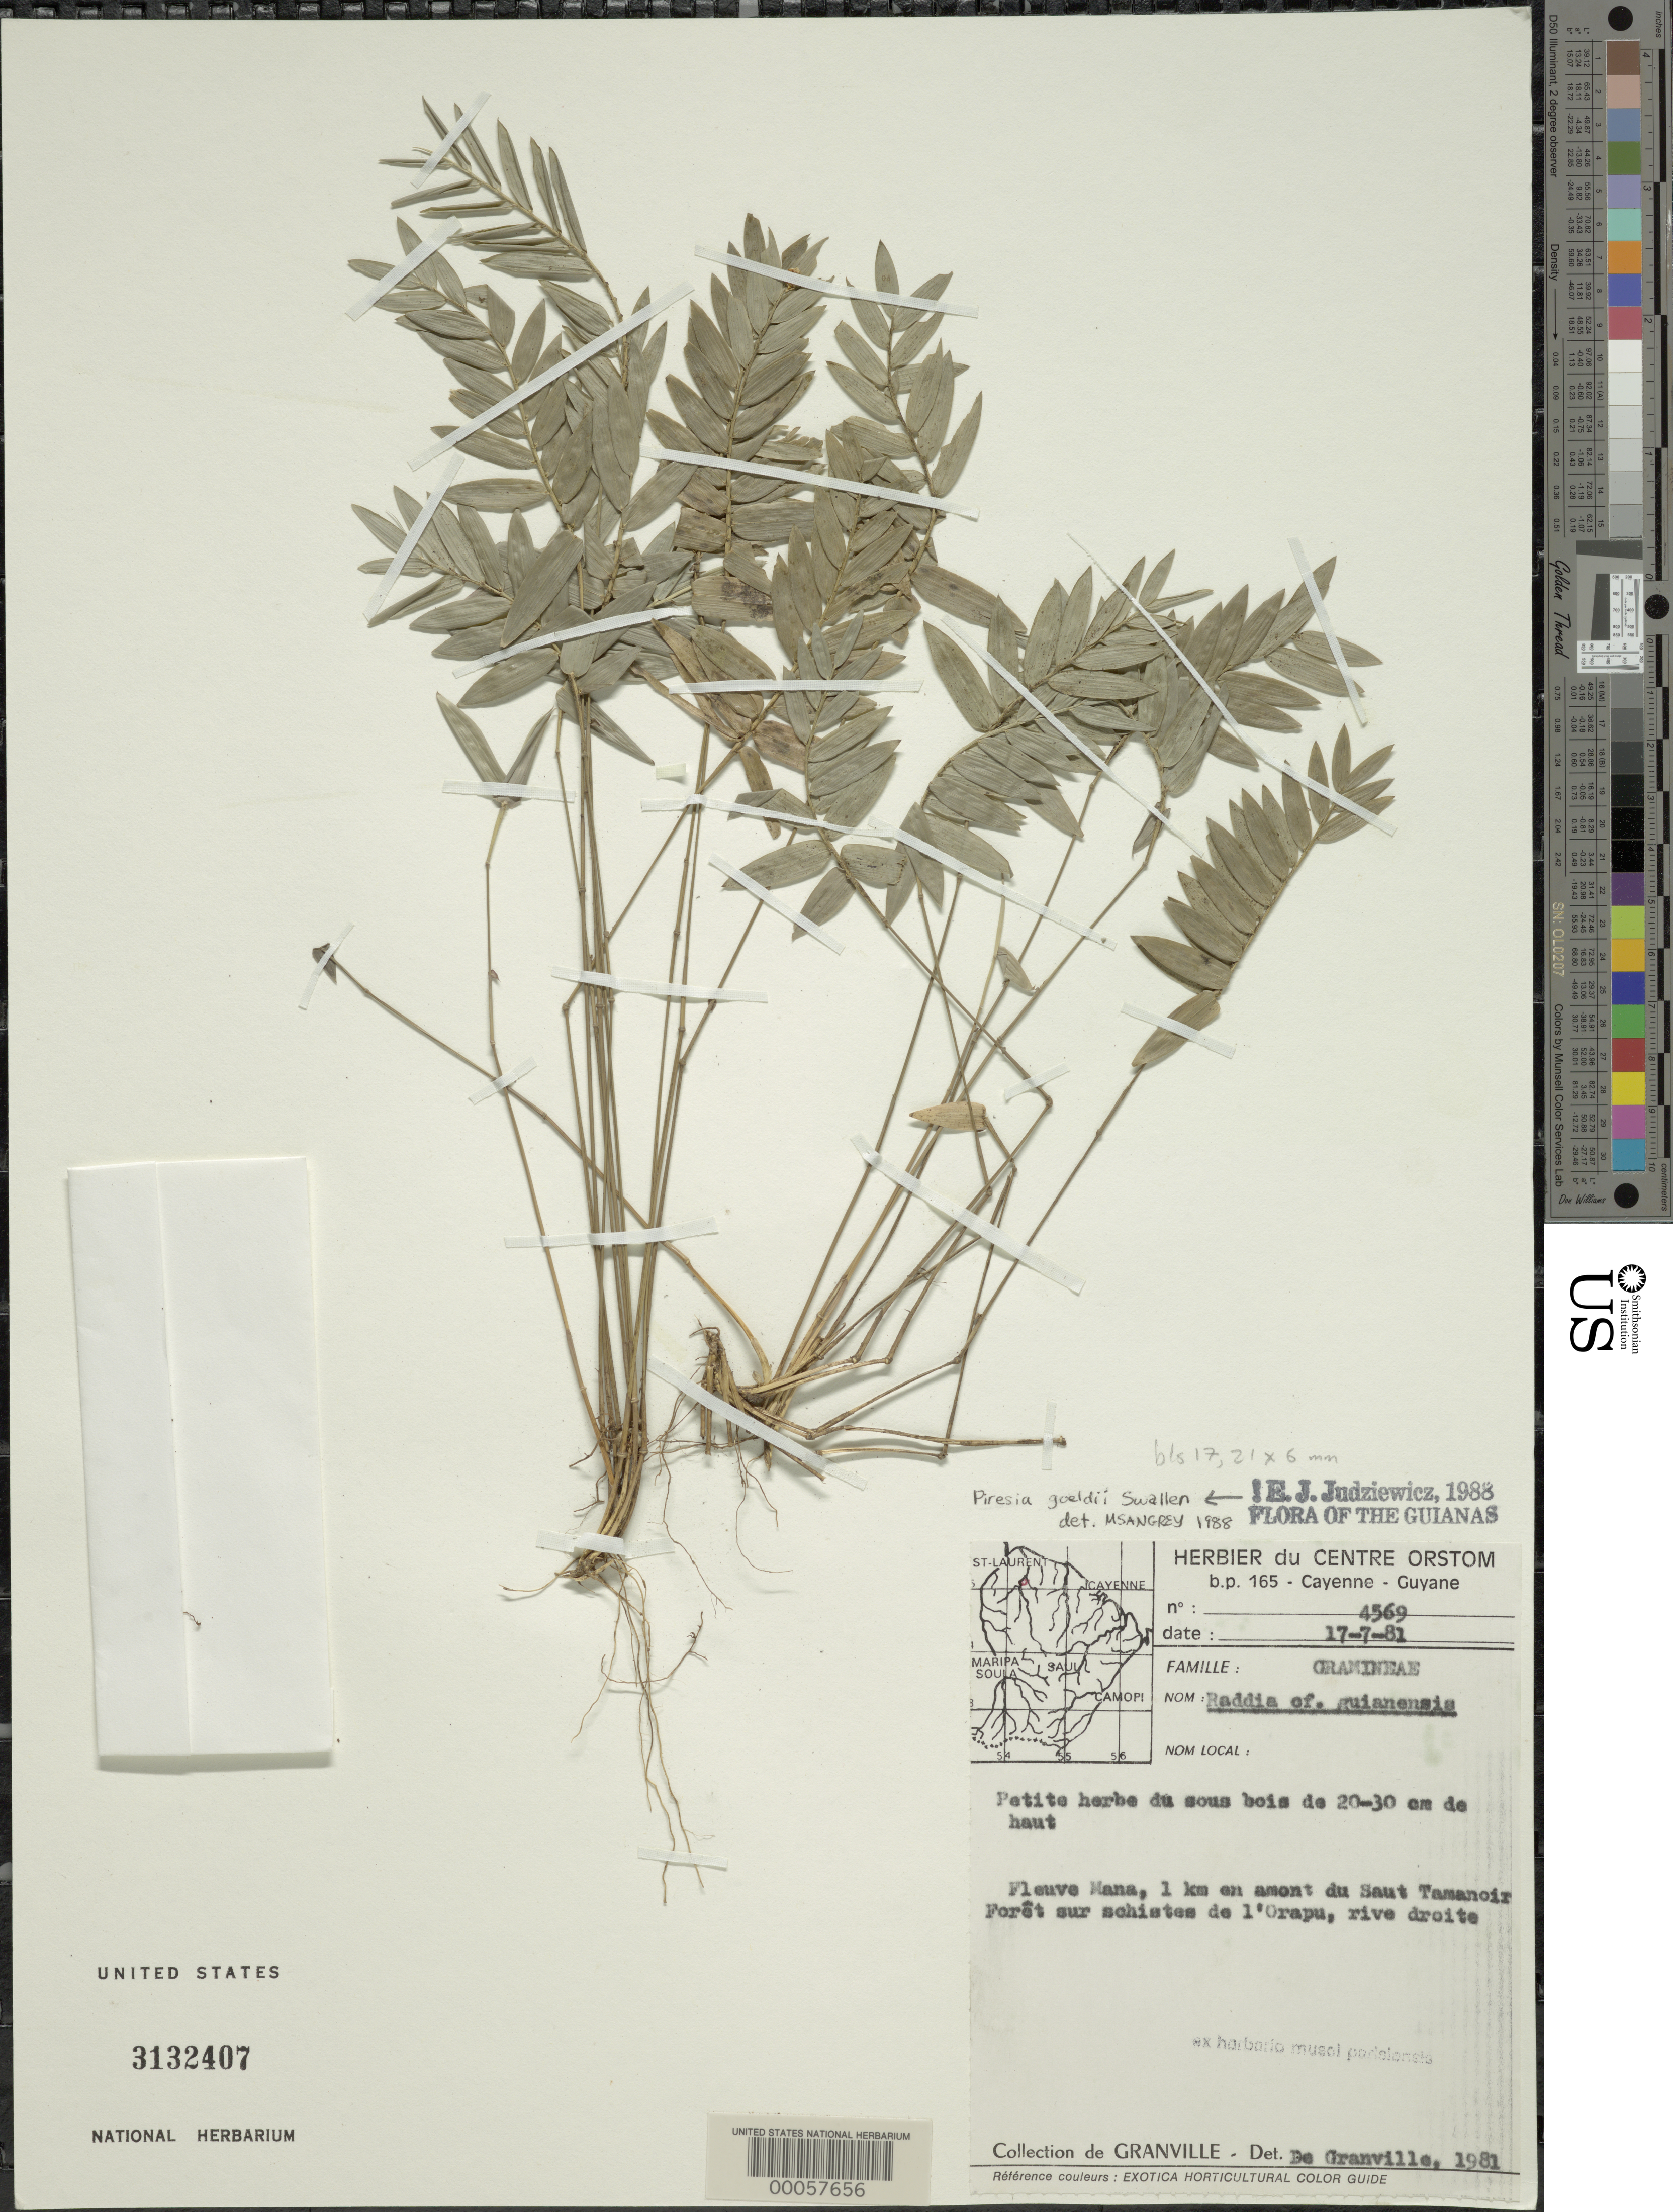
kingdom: Plantae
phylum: Tracheophyta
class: Liliopsida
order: Poales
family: Poaceae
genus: Raddia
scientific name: Raddia guianensis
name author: (Brongn.) Hitchc.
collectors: J.-J. de Granville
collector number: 4569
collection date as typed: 17 Jul 1981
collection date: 1981-07-17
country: French Guiana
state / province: Cayenne / Saint-Laurent-du-Maroni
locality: Fleuve mana, 1 km en route to saut tamnoir forrest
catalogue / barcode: US 3132407